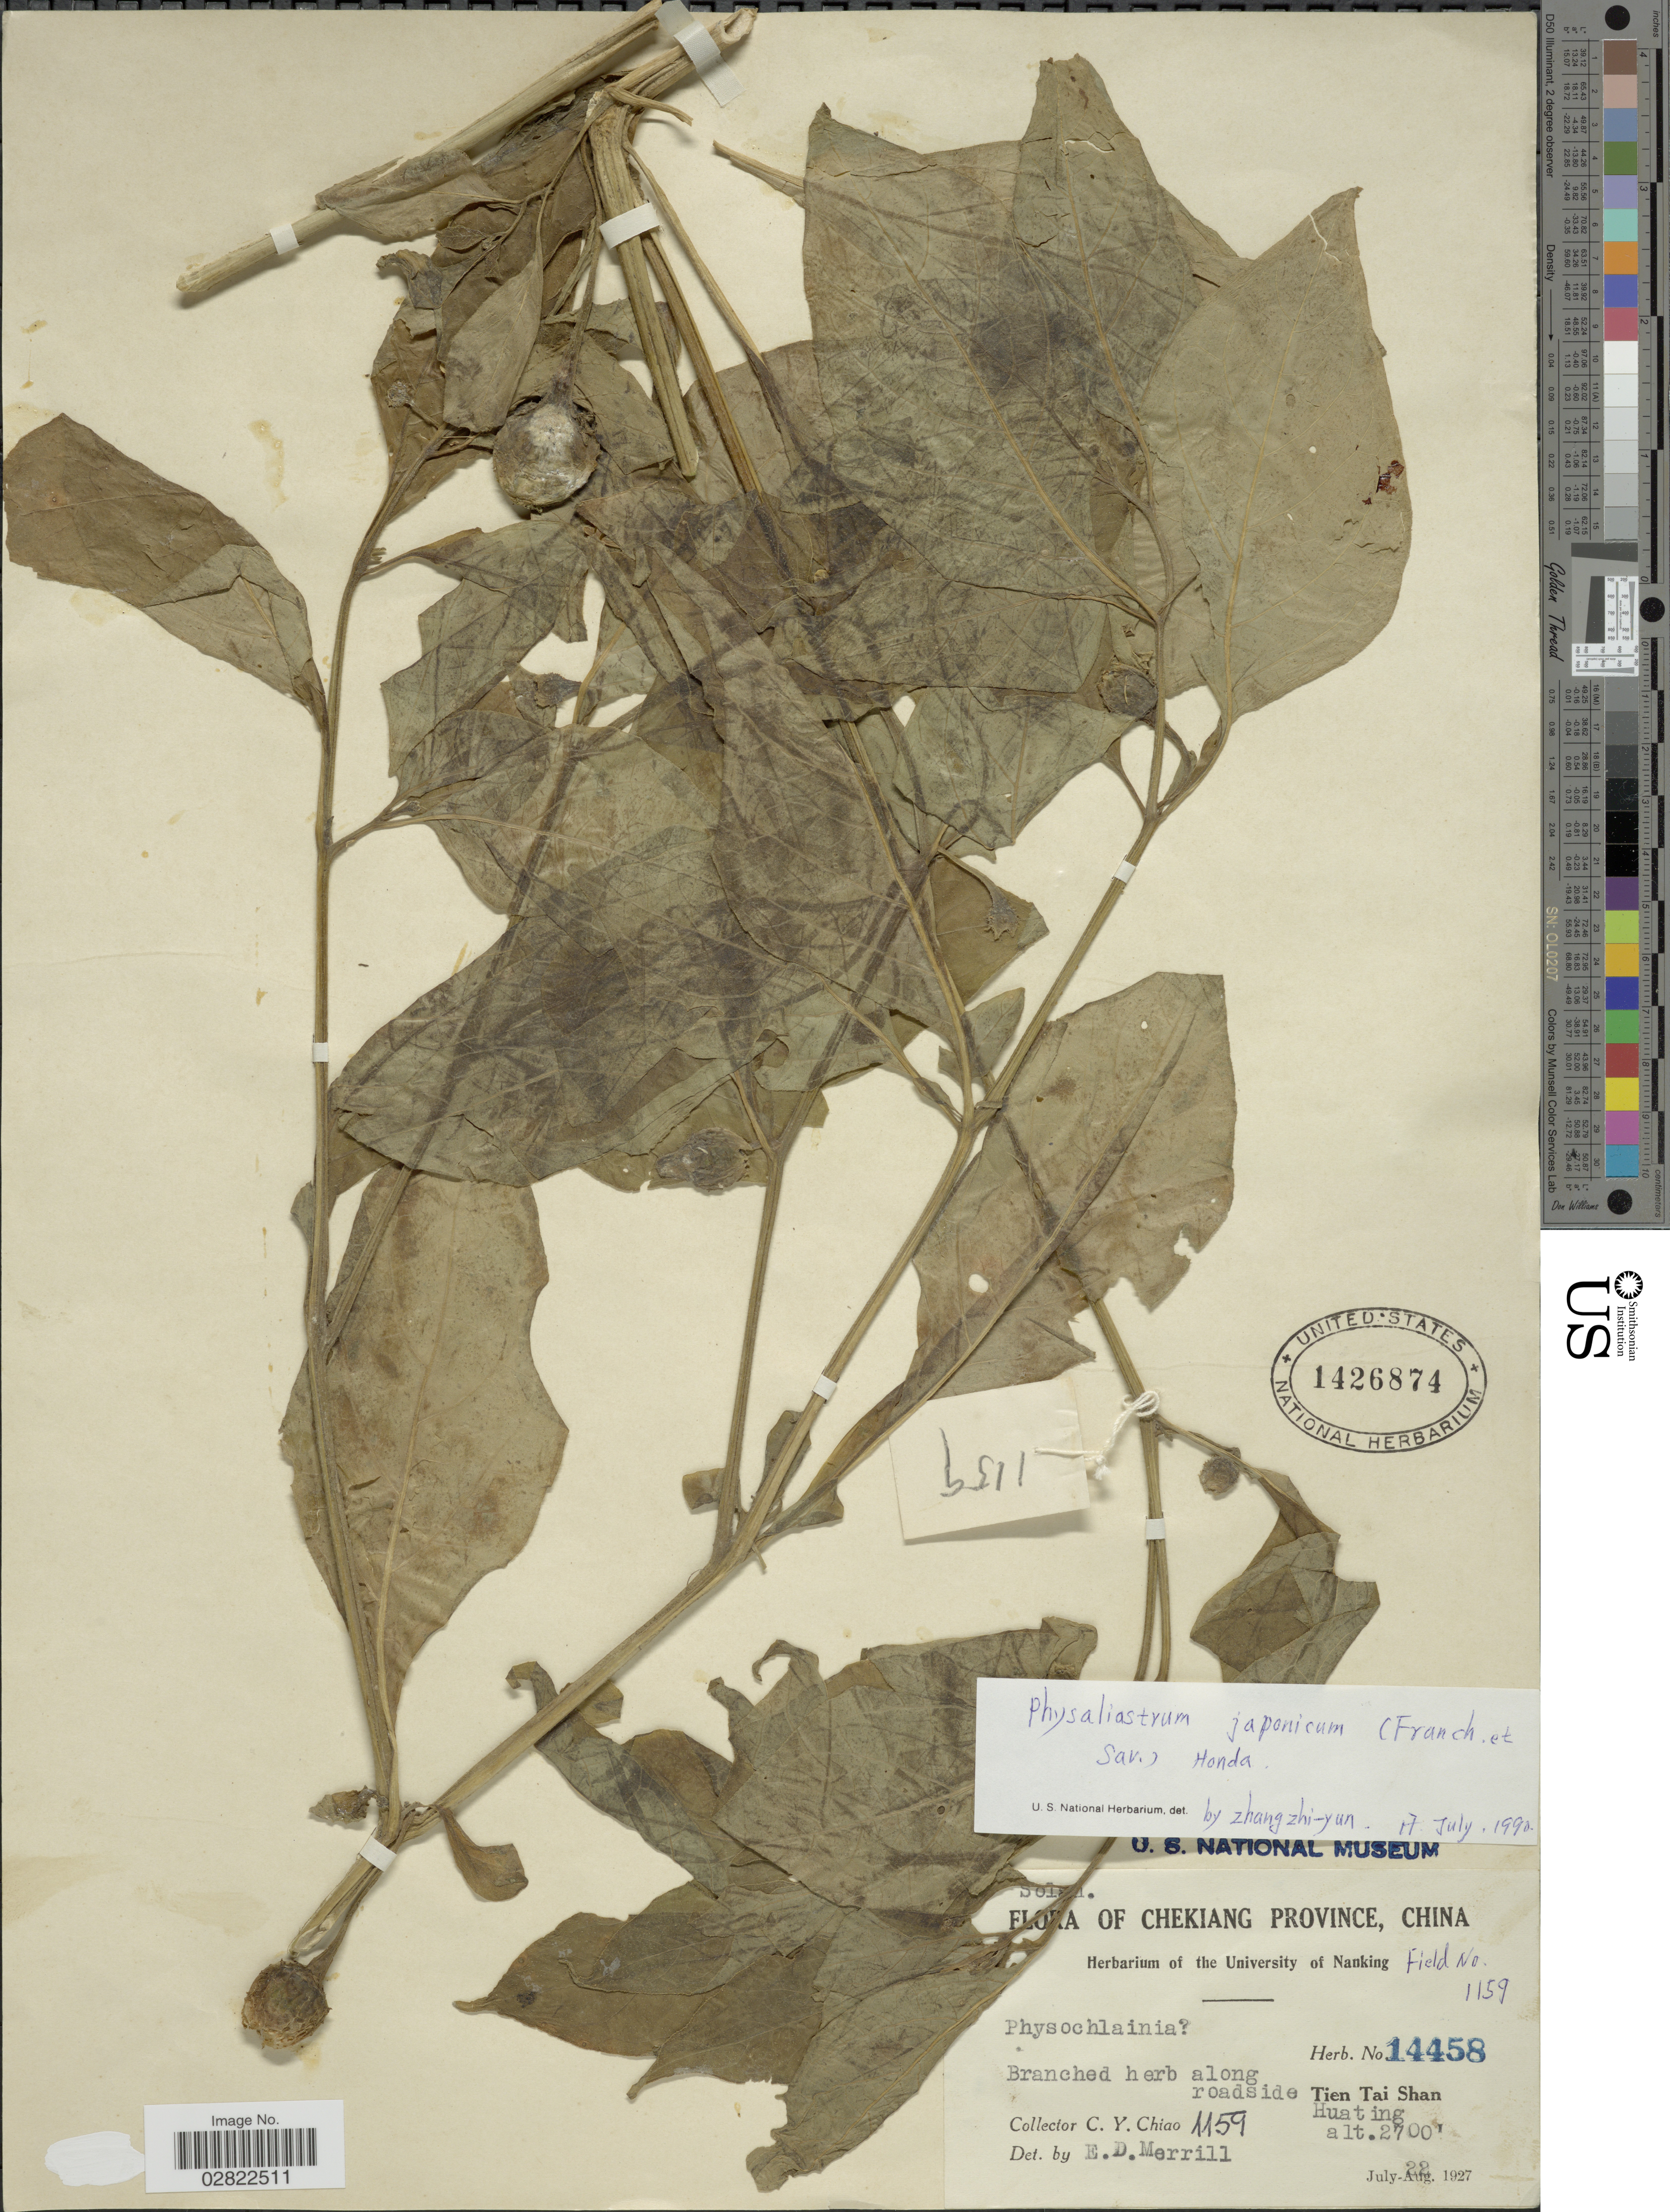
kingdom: Plantae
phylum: Tracheophyta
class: Magnoliopsida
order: Solanales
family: Solanaceae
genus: Physaliastrum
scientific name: Physaliastrum japonicum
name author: (Franch. & Sav.) Honda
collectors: C. Y. Chiao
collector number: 1159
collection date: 1927-07-22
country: China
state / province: Zhejiang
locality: Chekiang Province, Tien Tai Shan, Huating.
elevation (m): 823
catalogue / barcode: US 1426874